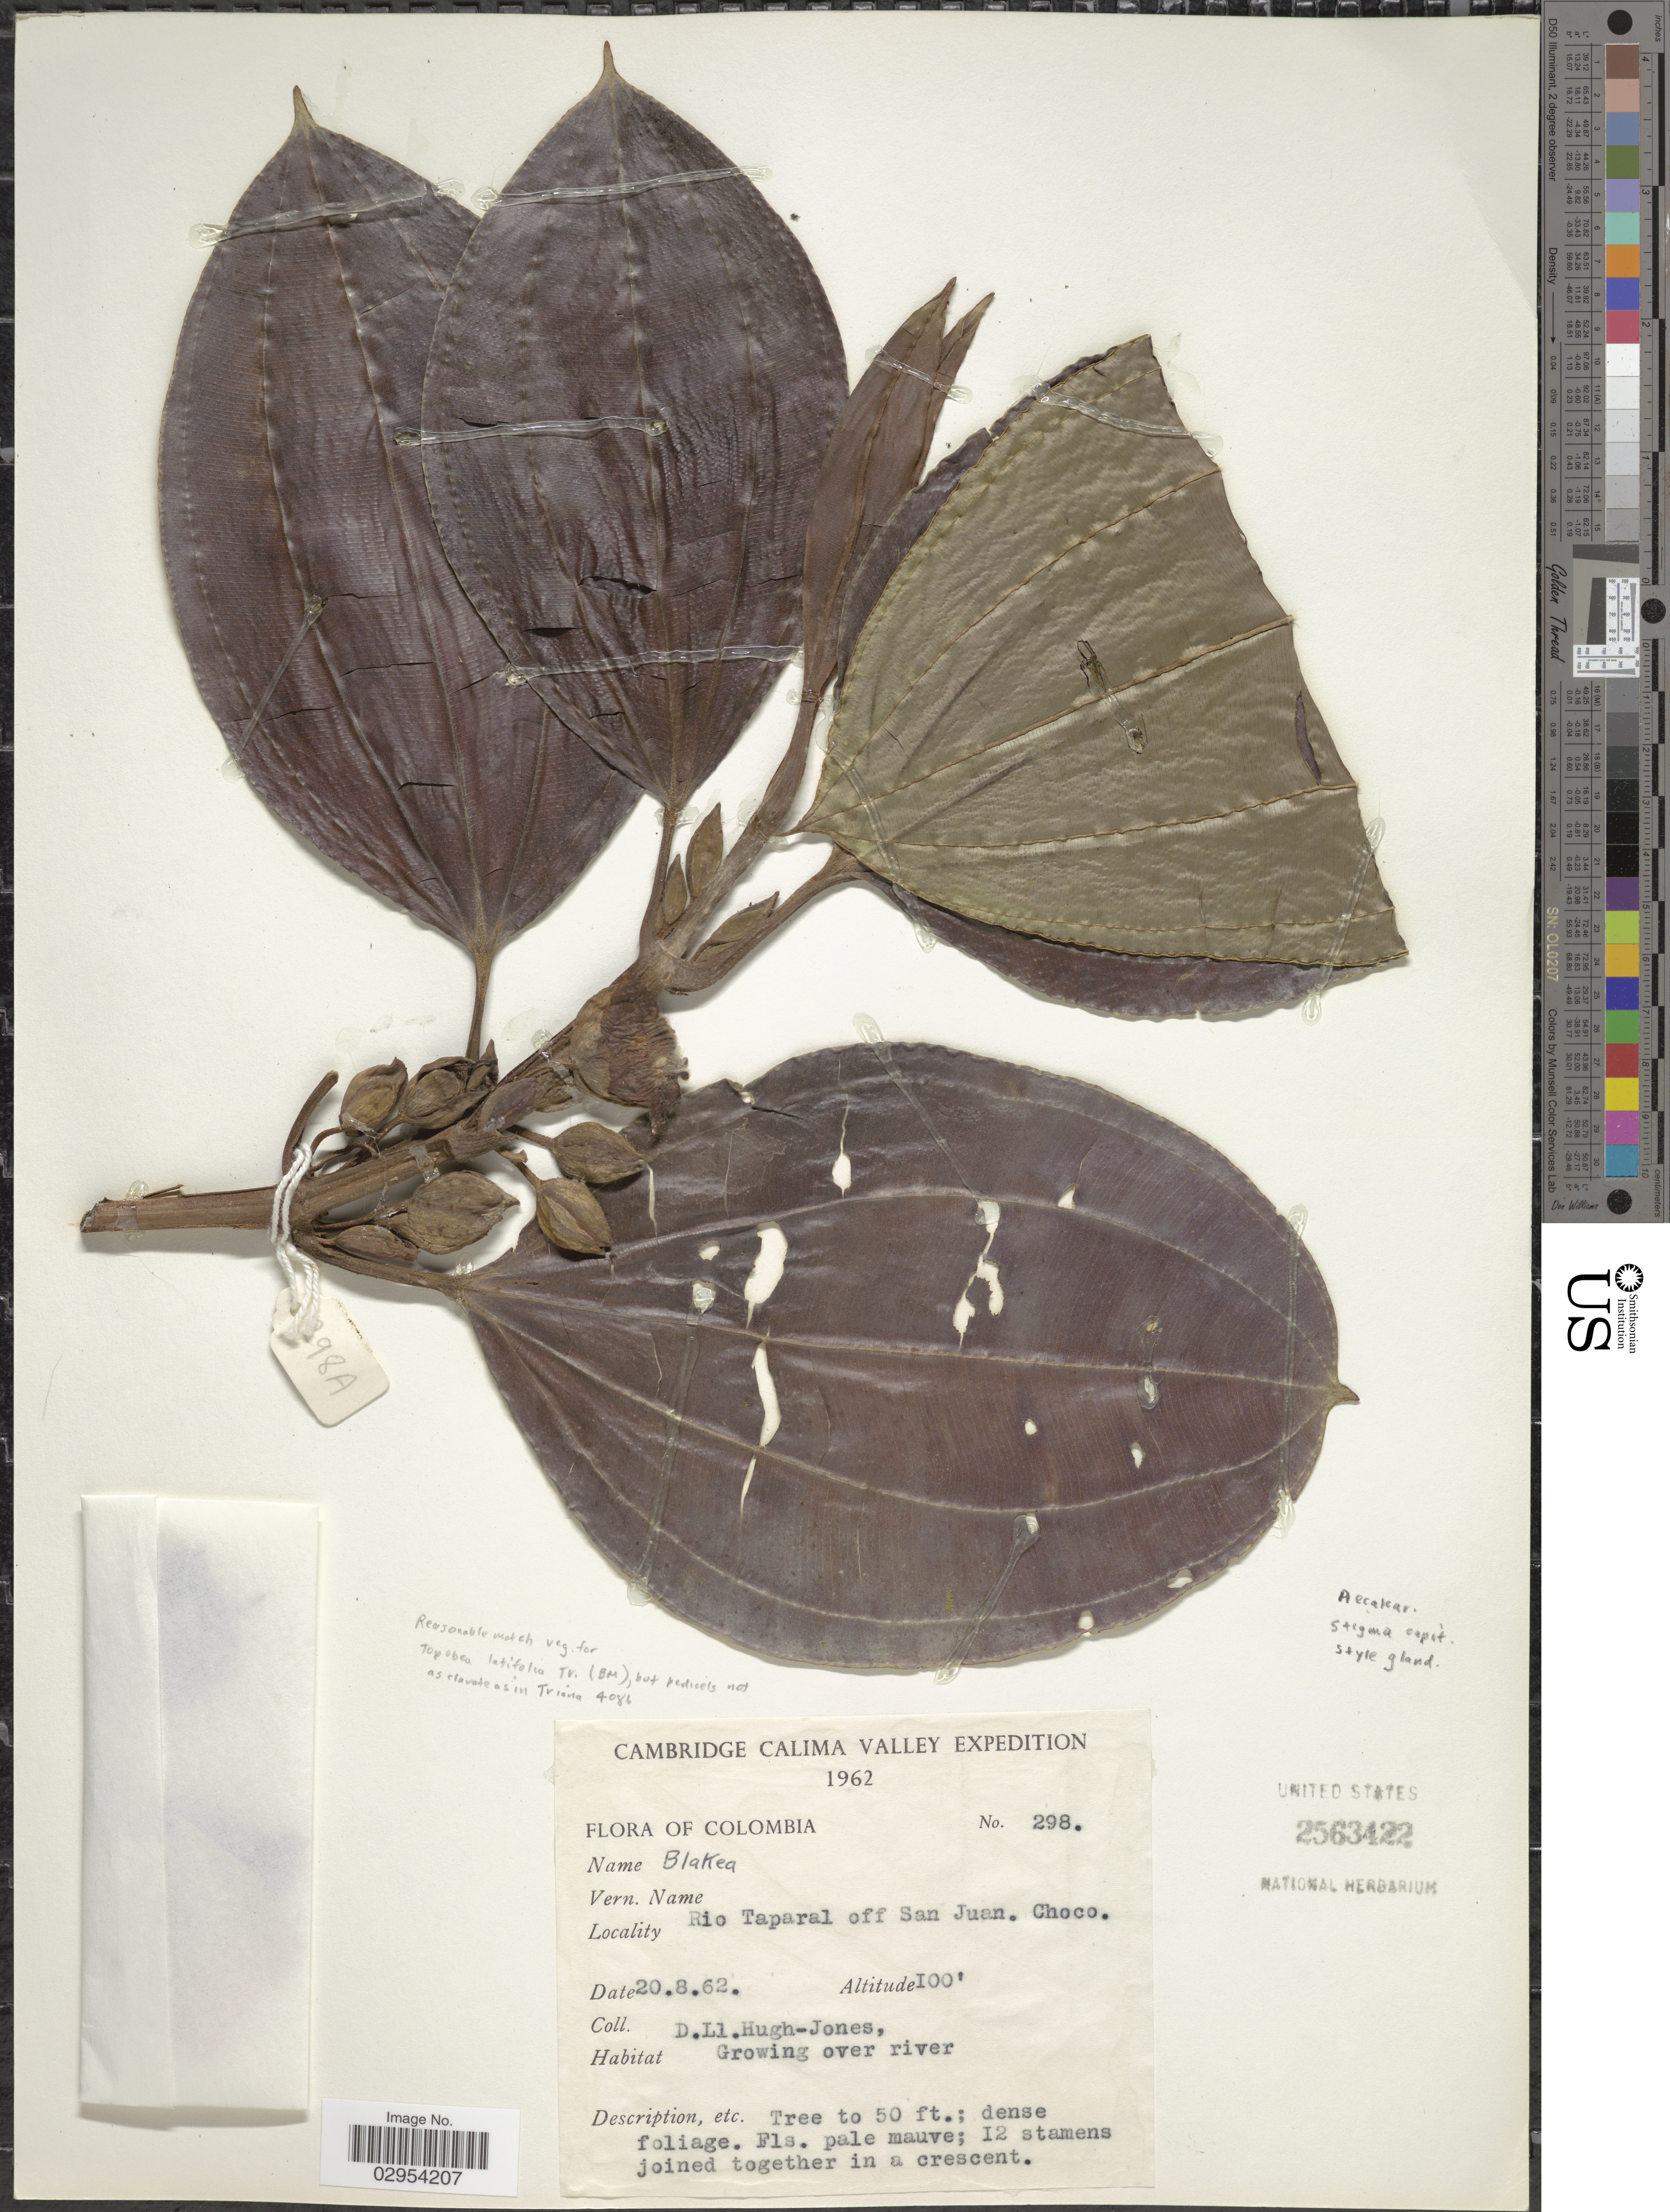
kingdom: Plantae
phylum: Tracheophyta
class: Magnoliopsida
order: Myrtales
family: Melastomataceae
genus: Topobea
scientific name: Topobea latifolia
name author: Triana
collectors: D. Hugh-Jones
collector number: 298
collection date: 1962-08-20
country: Colombia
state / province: Chocó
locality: Calima Valley. Rio Taparal off San Juan.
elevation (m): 30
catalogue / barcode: US 2563422